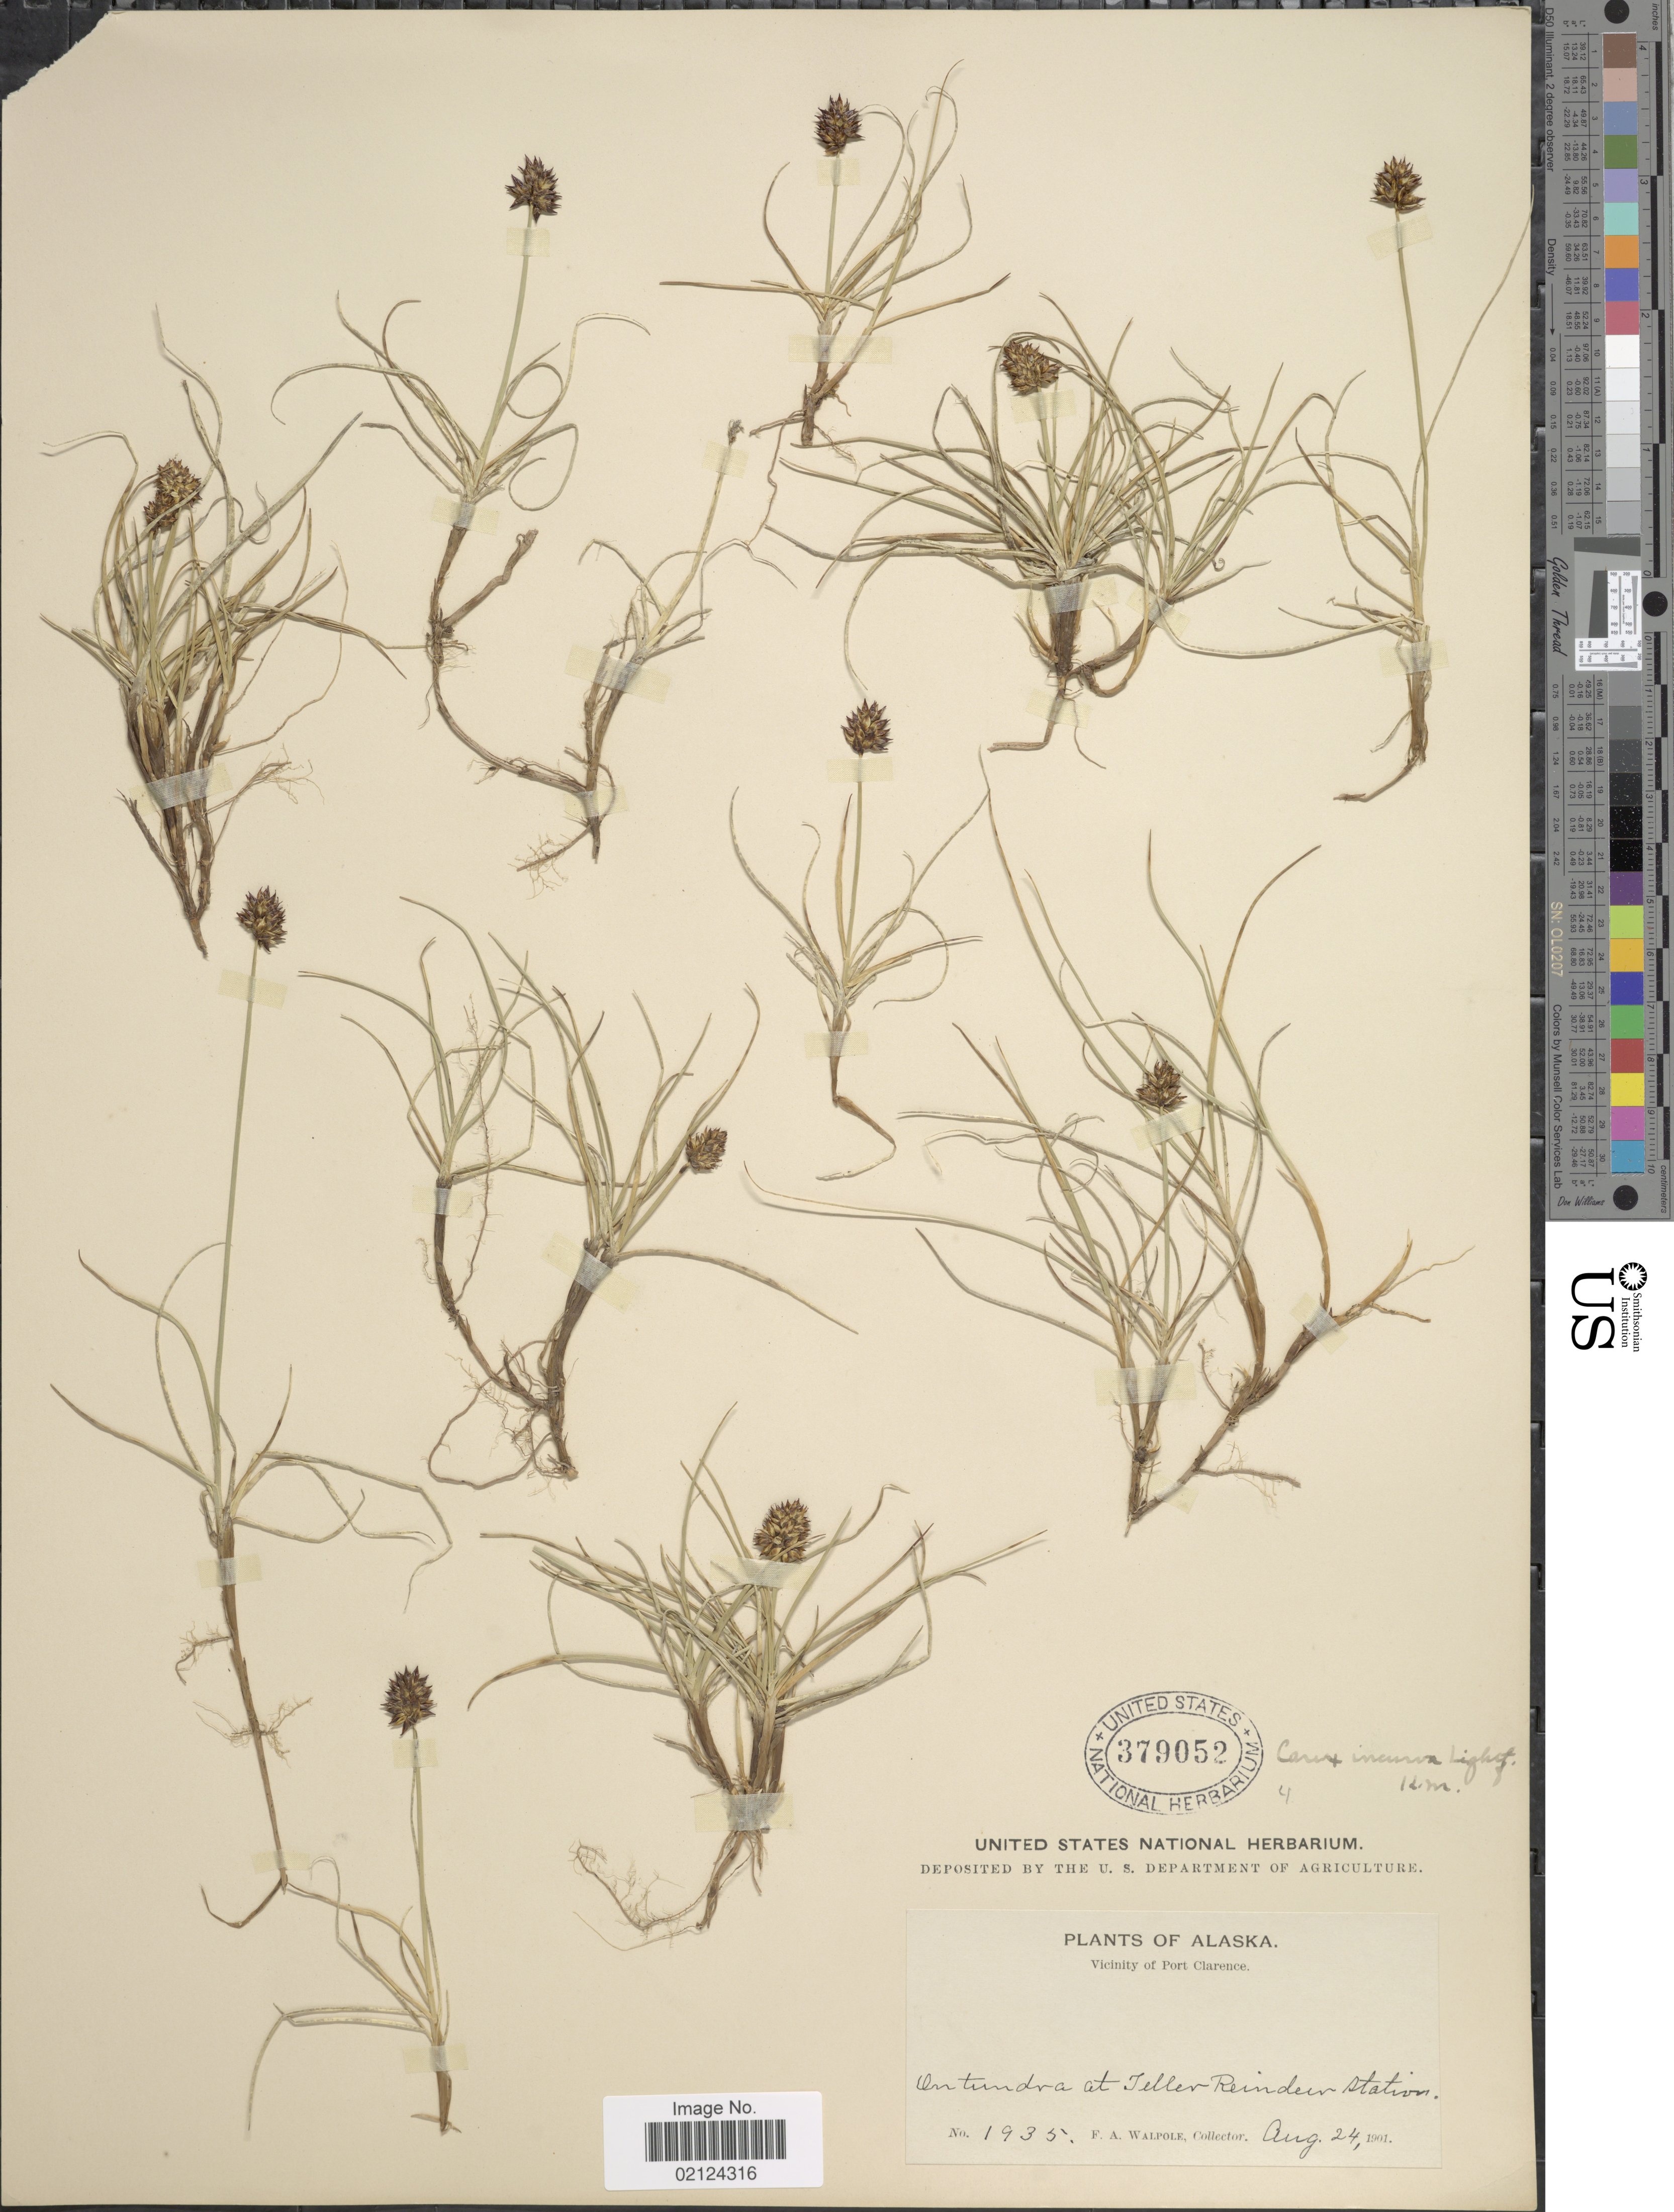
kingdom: Plantae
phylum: Tracheophyta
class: Liliopsida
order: Poales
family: Cyperaceae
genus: Carex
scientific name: Carex maritima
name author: Gunnerus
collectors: F. Walpole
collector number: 1935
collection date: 1901-08-24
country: United States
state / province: Alaska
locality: Vicinity of Port Clarence. On tundra at Teller Reindeer Station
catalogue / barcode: US 379052